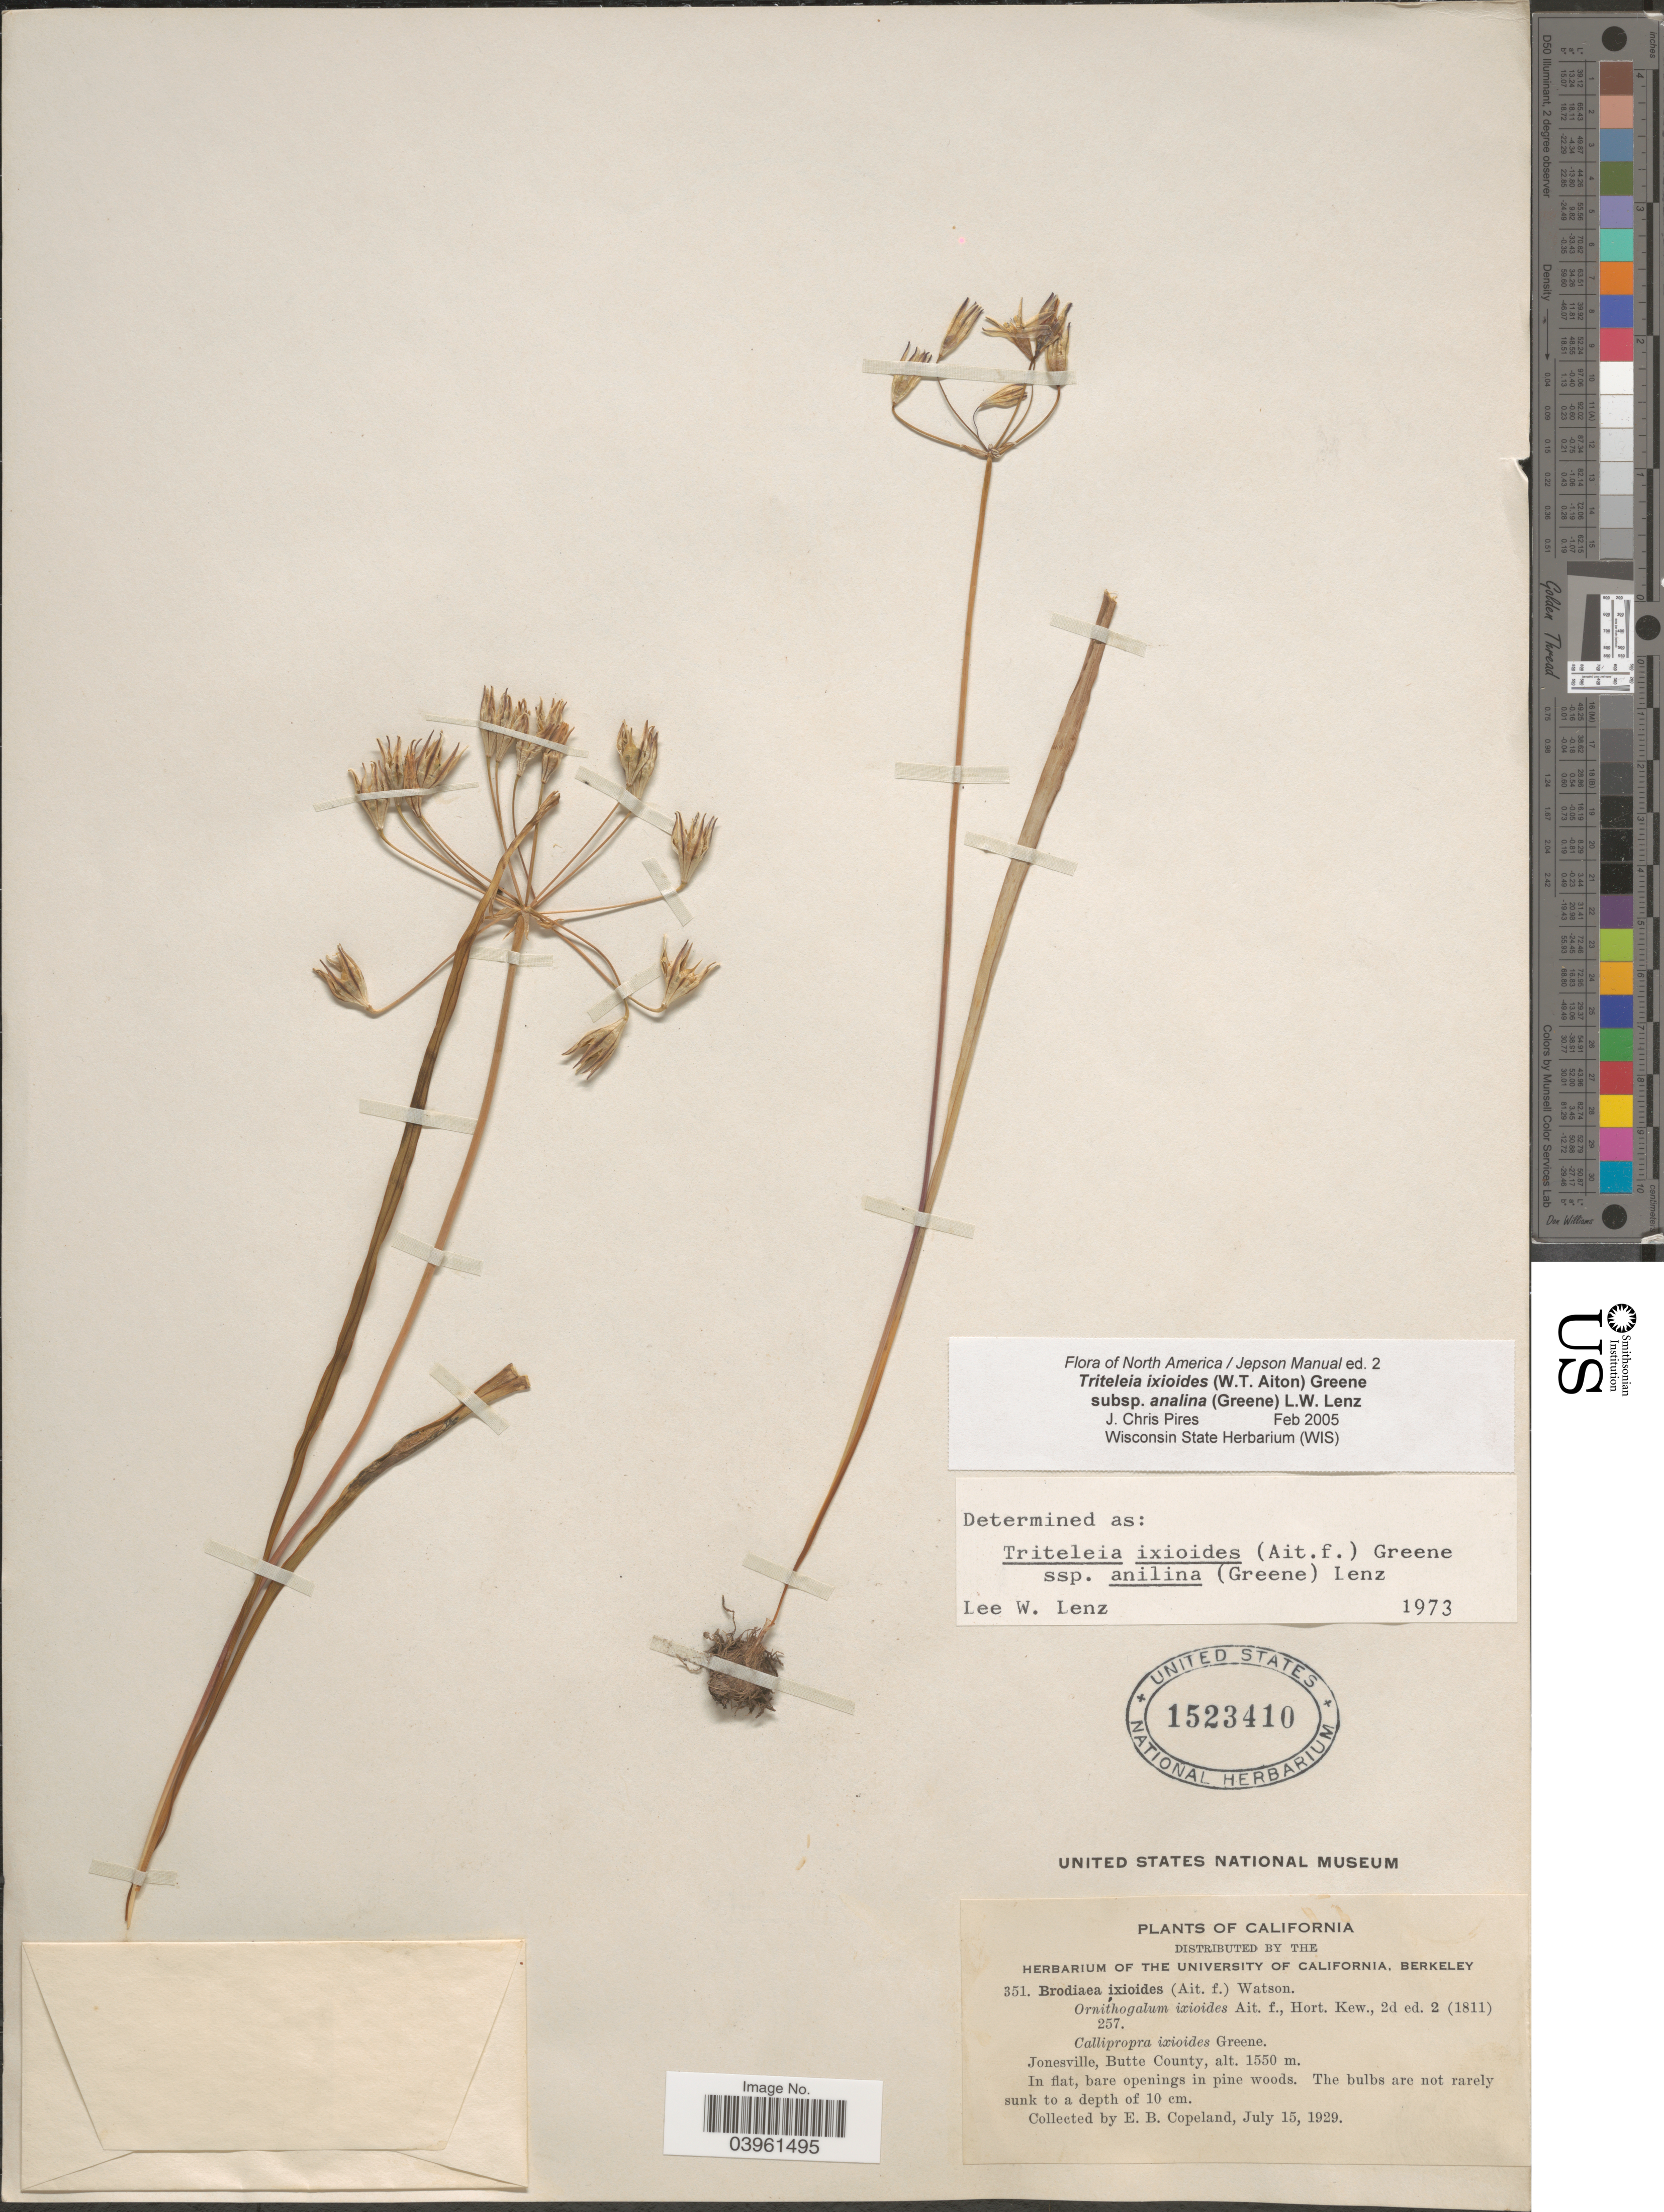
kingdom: Plantae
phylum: Tracheophyta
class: Liliopsida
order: Asparagales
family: Asparagaceae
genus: Triteleia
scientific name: Triteleia ixioides subsp. anilina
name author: (Greene) L.W. Lenz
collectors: E. B. Copeland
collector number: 351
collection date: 1929-07-15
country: United States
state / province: California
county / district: Butte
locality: Jonesville, Butte County.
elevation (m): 1550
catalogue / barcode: US 1523410